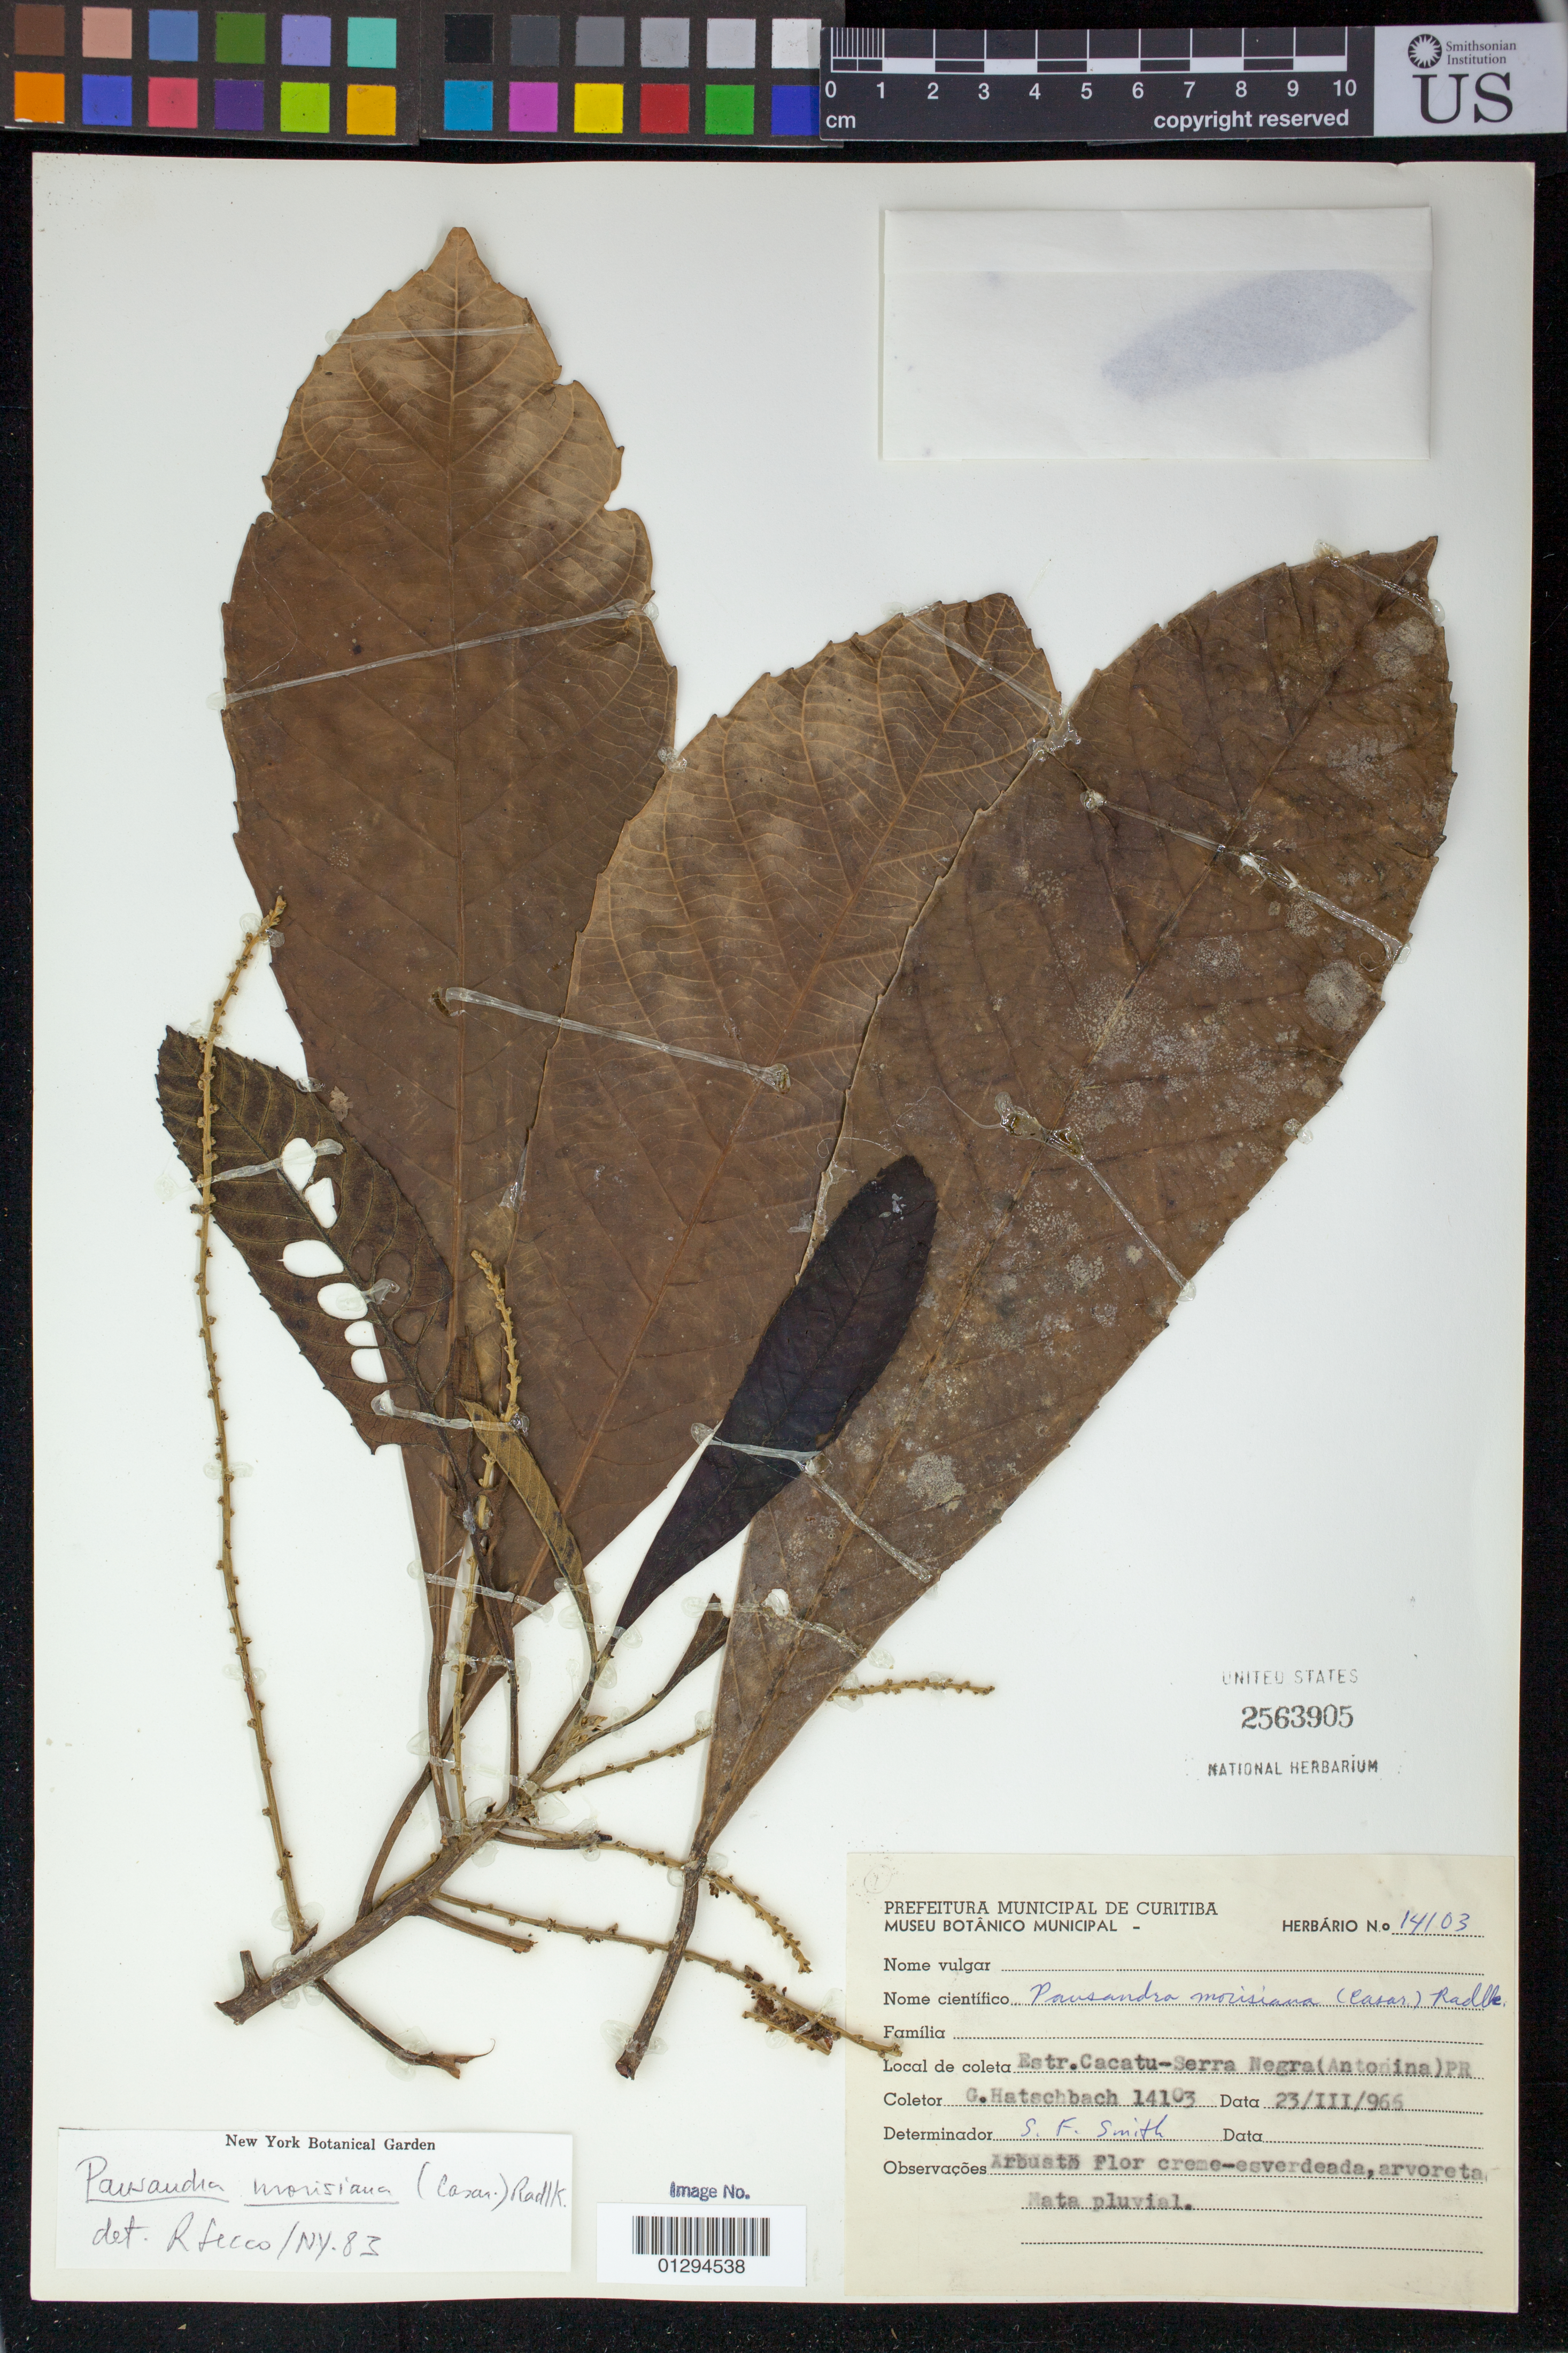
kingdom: Plantae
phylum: Tracheophyta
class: Magnoliopsida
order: Malpighiales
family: Euphorbiaceae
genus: Pausandra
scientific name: Pausandra morisiana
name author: (Casar.) Radlk.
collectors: G. Hatschbach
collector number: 14103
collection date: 1966-03-23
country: Brazil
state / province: Parana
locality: Estr. Cacatu-Serra Negra (Antonina)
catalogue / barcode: US 2563905